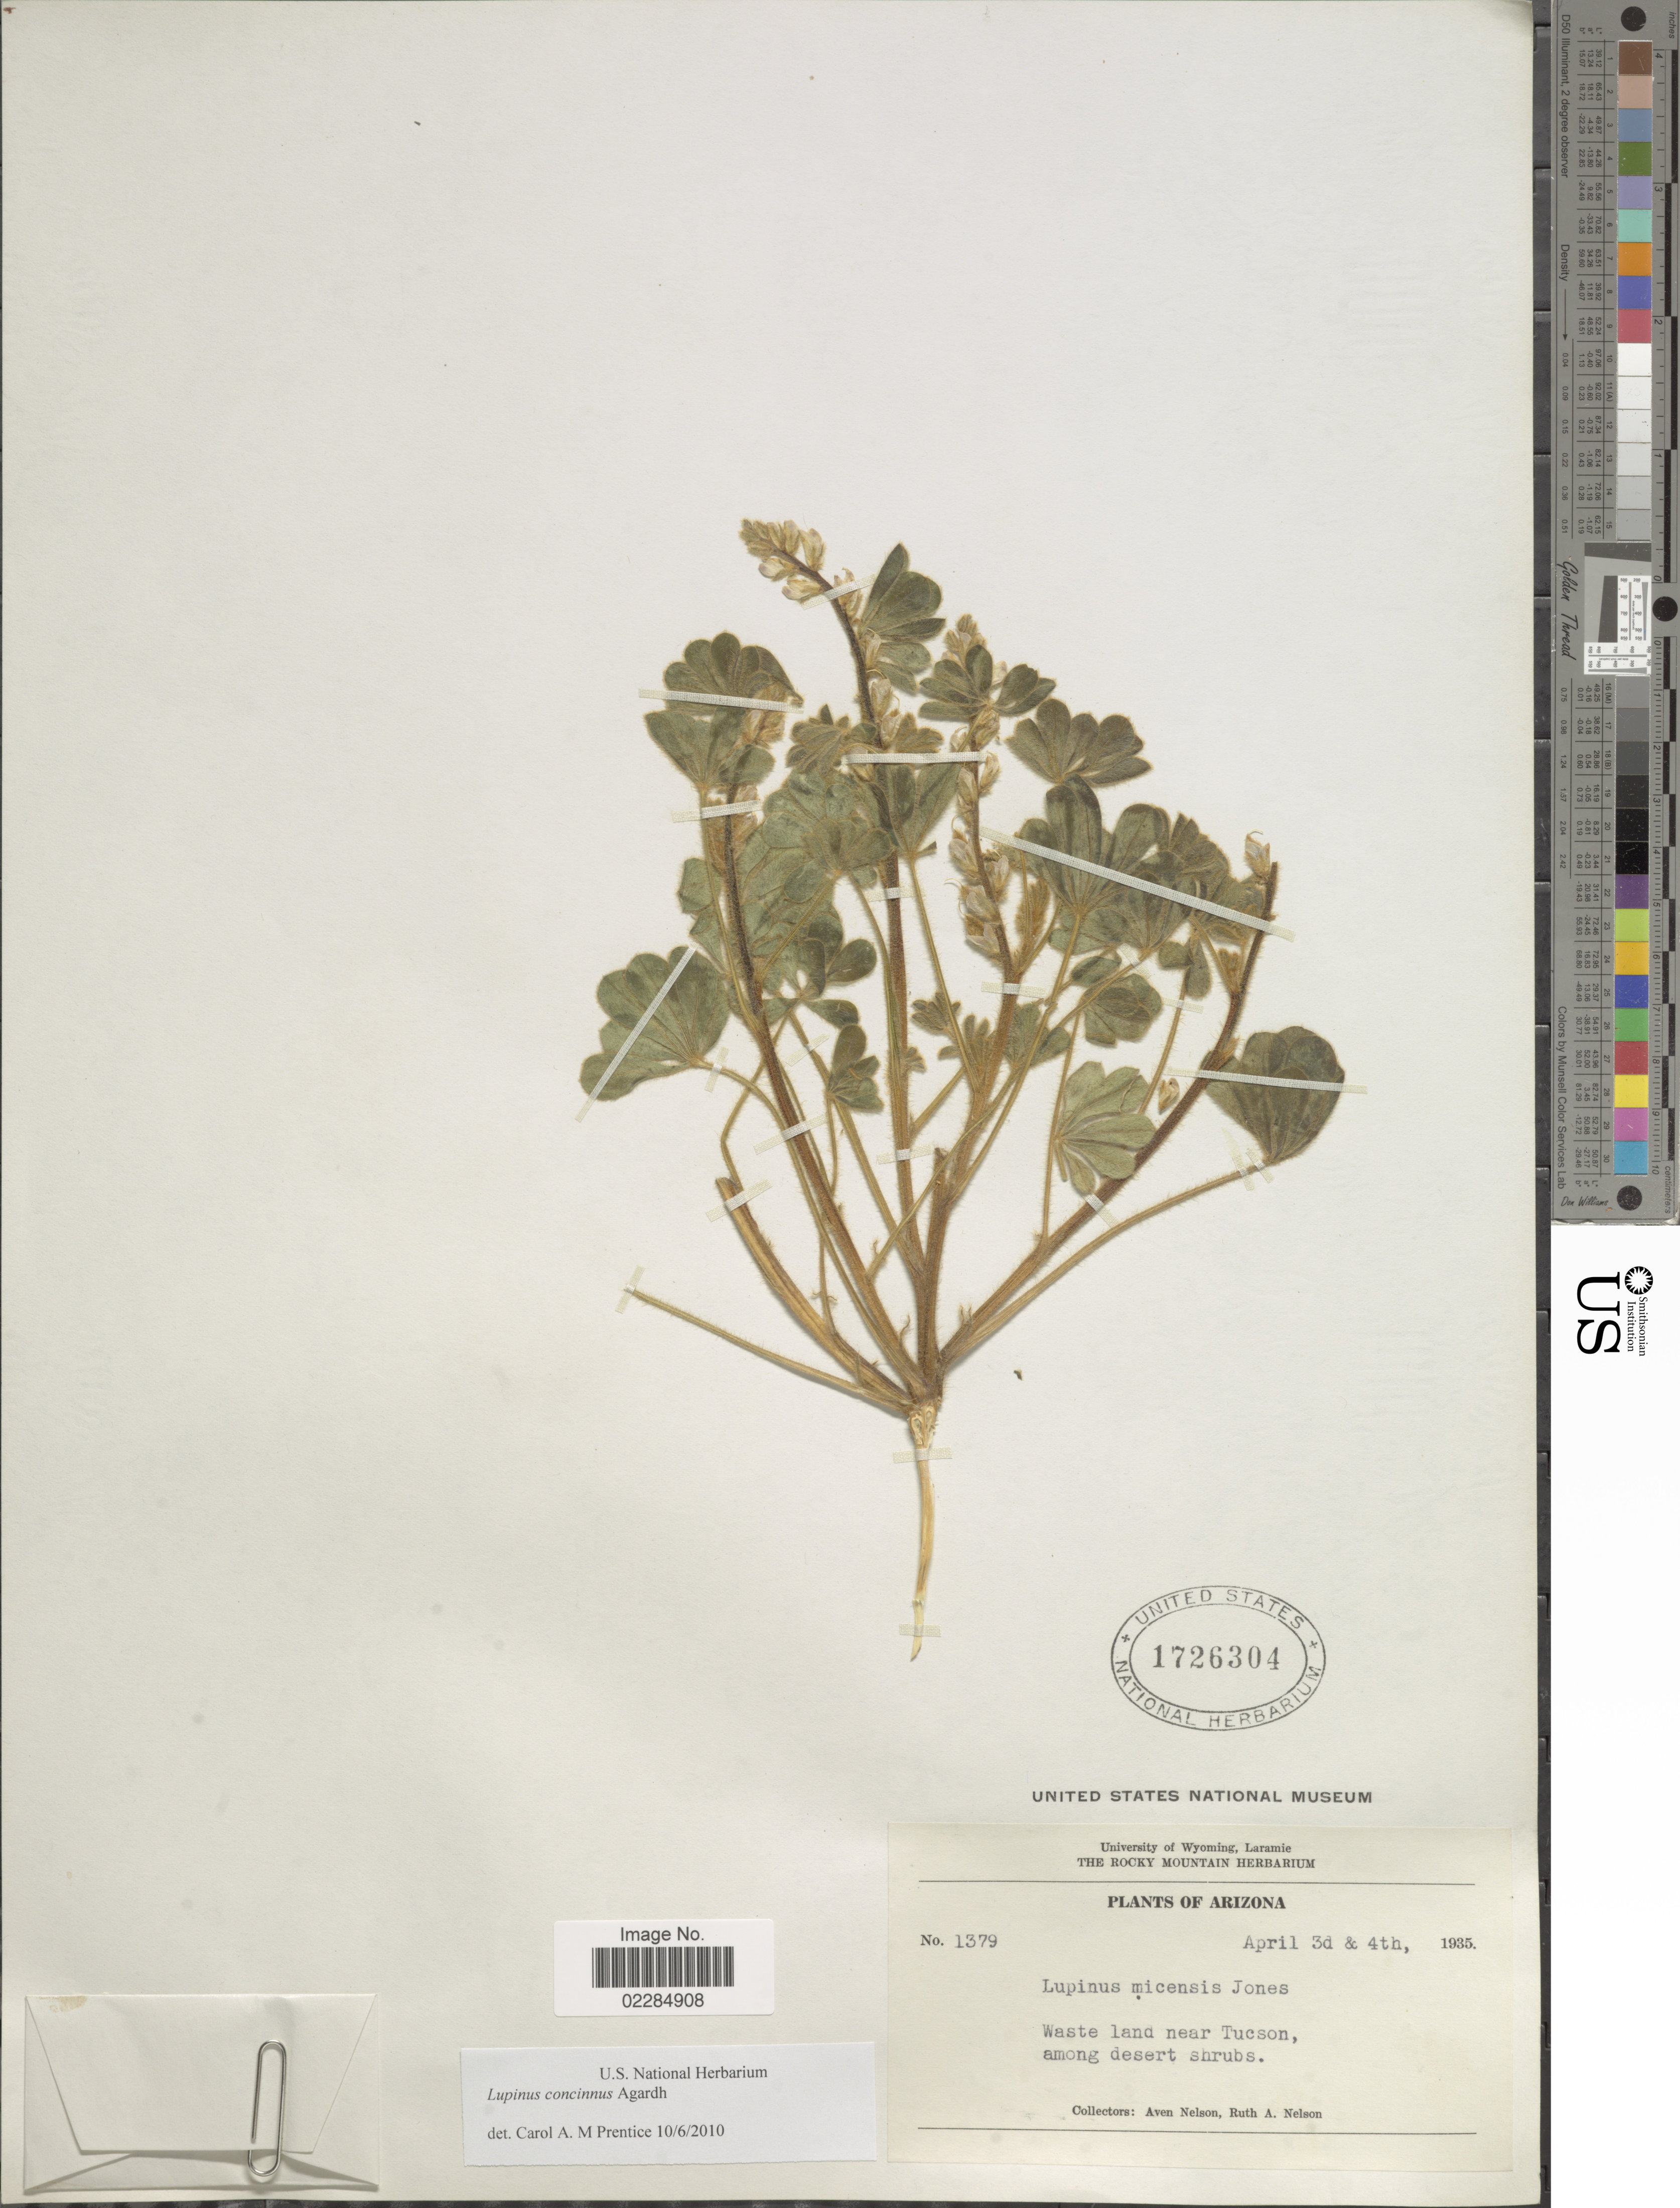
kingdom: Plantae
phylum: Tracheophyta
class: Magnoliopsida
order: Fabales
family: Fabaceae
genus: Lupinus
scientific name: Lupinus concinnus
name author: J. Agardh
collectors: A. Nelson & R. A. Nelson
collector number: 1379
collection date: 1935-04-03/1935-04-04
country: United States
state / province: Arizona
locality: Wate land near Tucson, among desert shrubs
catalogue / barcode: US 1726304